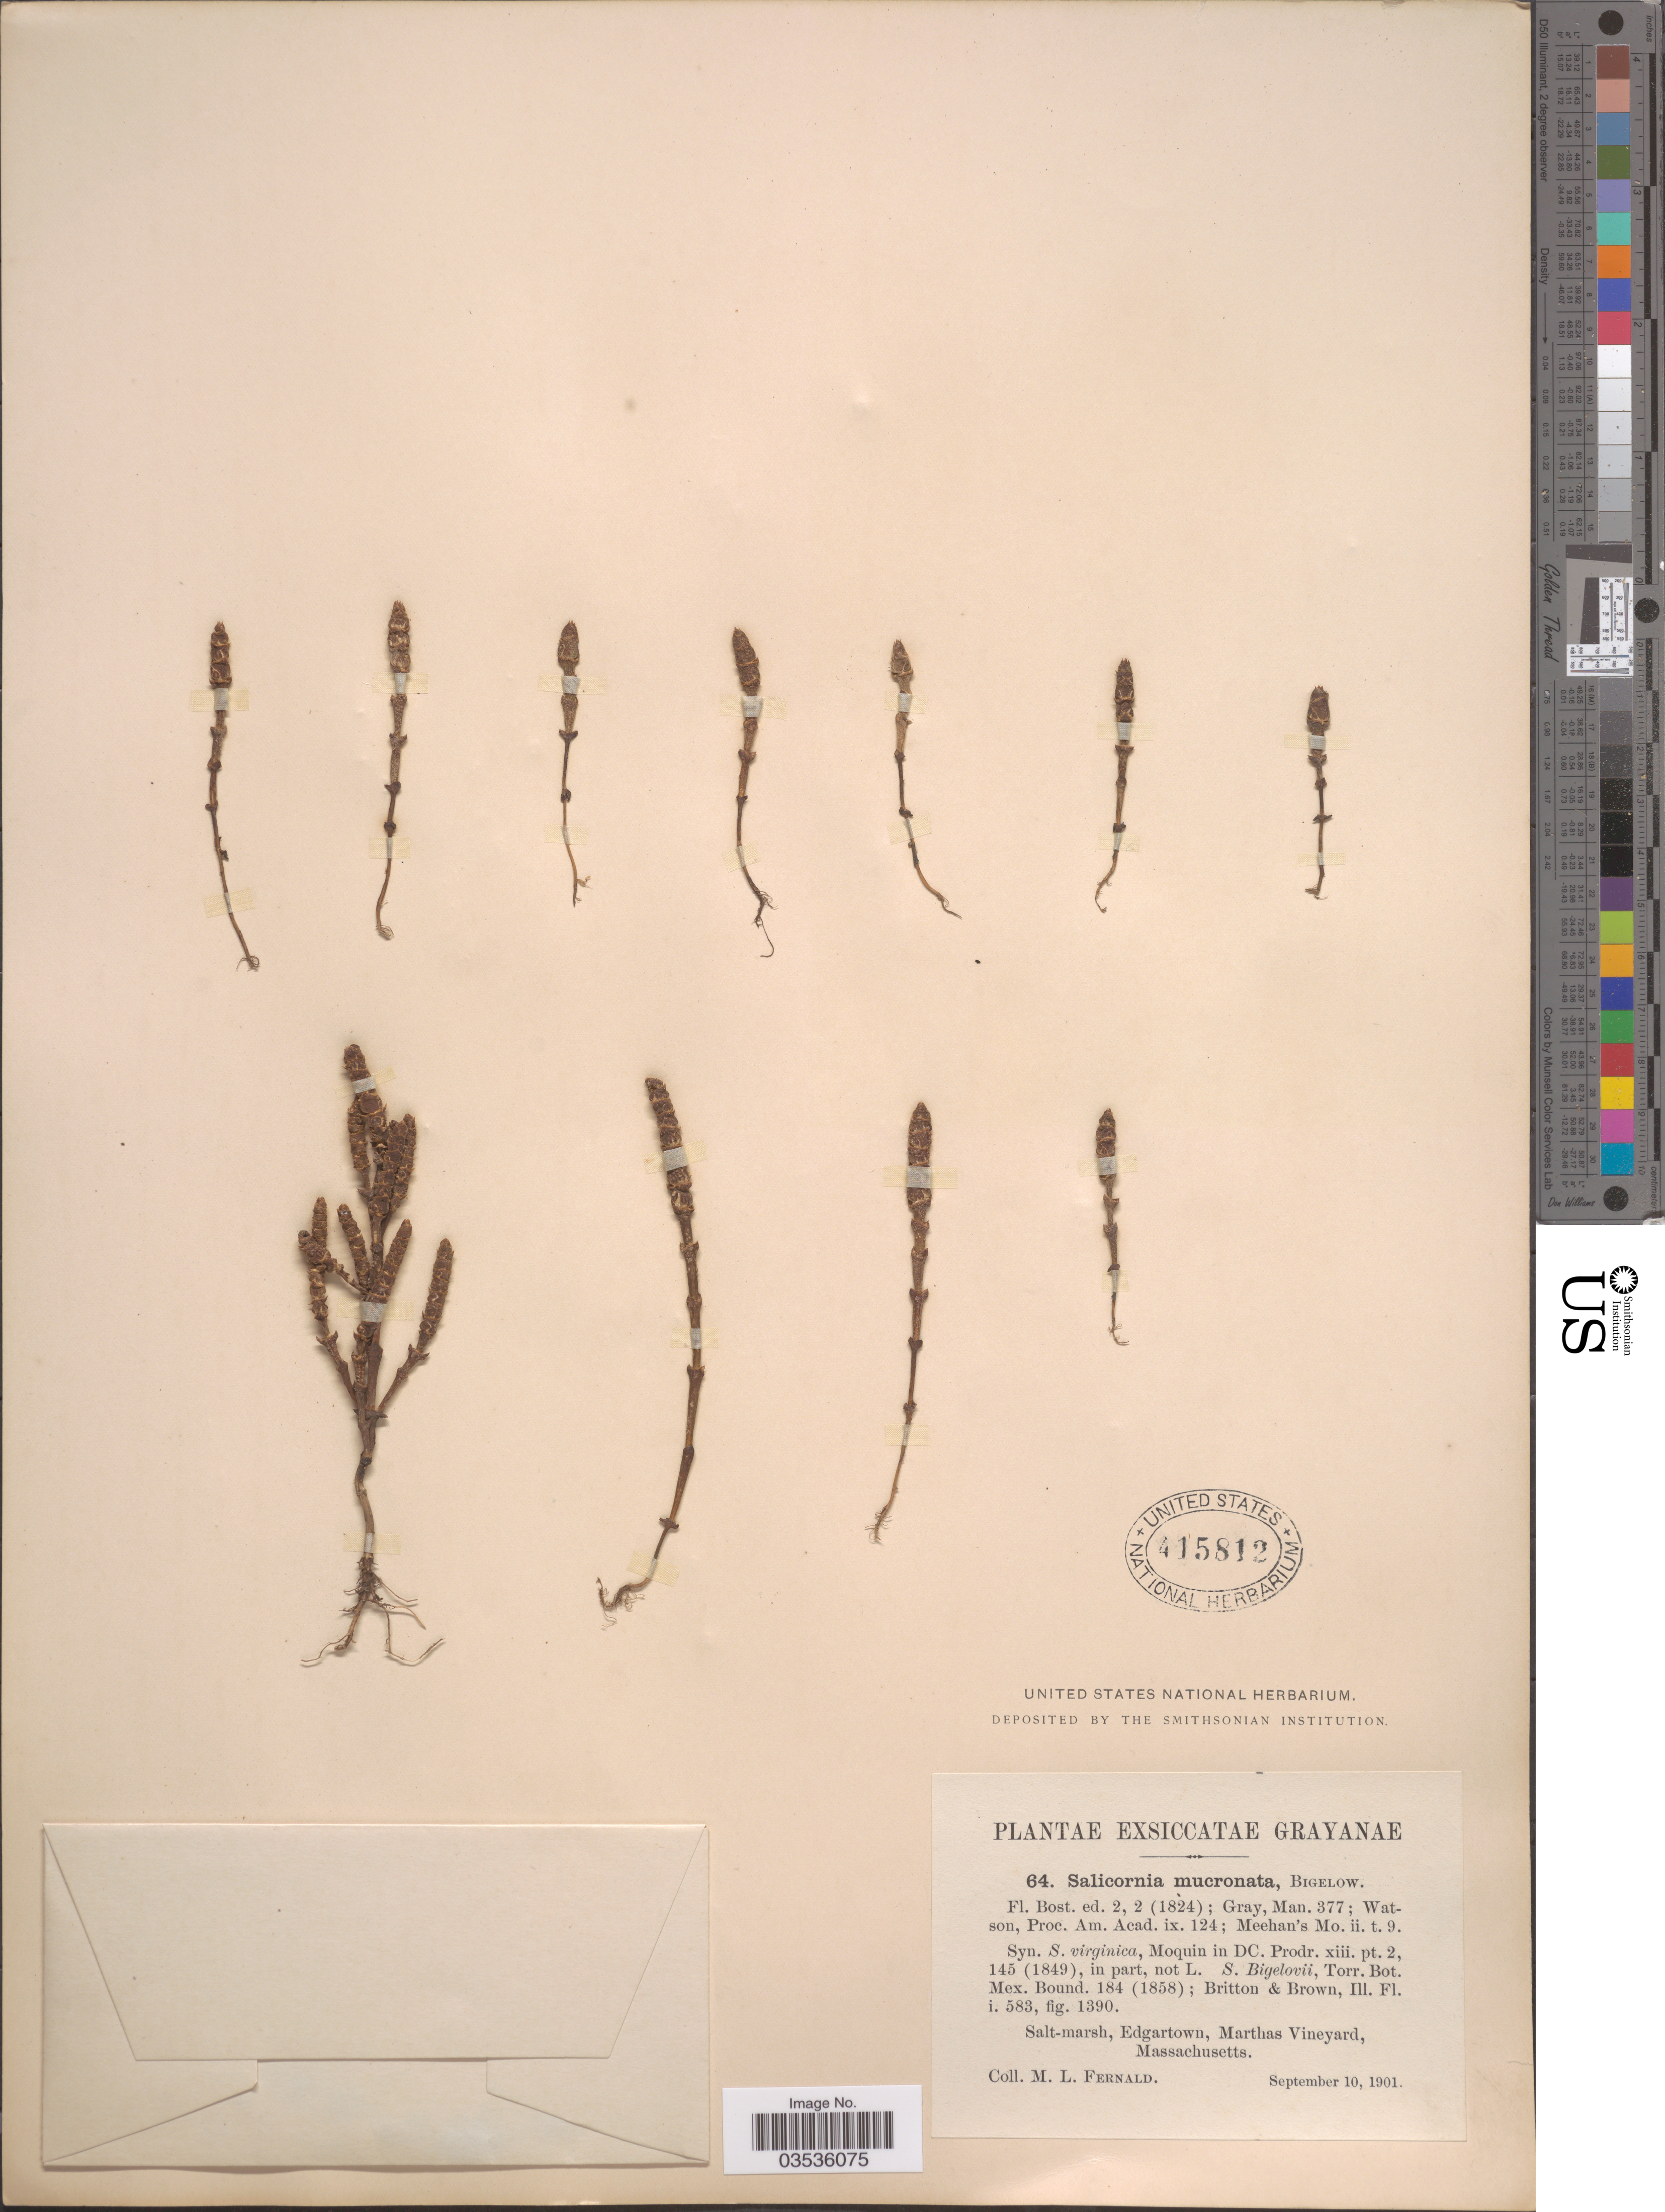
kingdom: Plantae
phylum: Tracheophyta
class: Magnoliopsida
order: Caryophyllales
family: Amaranthaceae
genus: Salicornia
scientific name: Salicornia mucronata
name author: Lag.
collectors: M. L. Fernald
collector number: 64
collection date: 1901-09-10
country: United States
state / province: Massachusetts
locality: Salt-marsh, Edgartown, Marthas Vineyard.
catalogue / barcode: US 415812